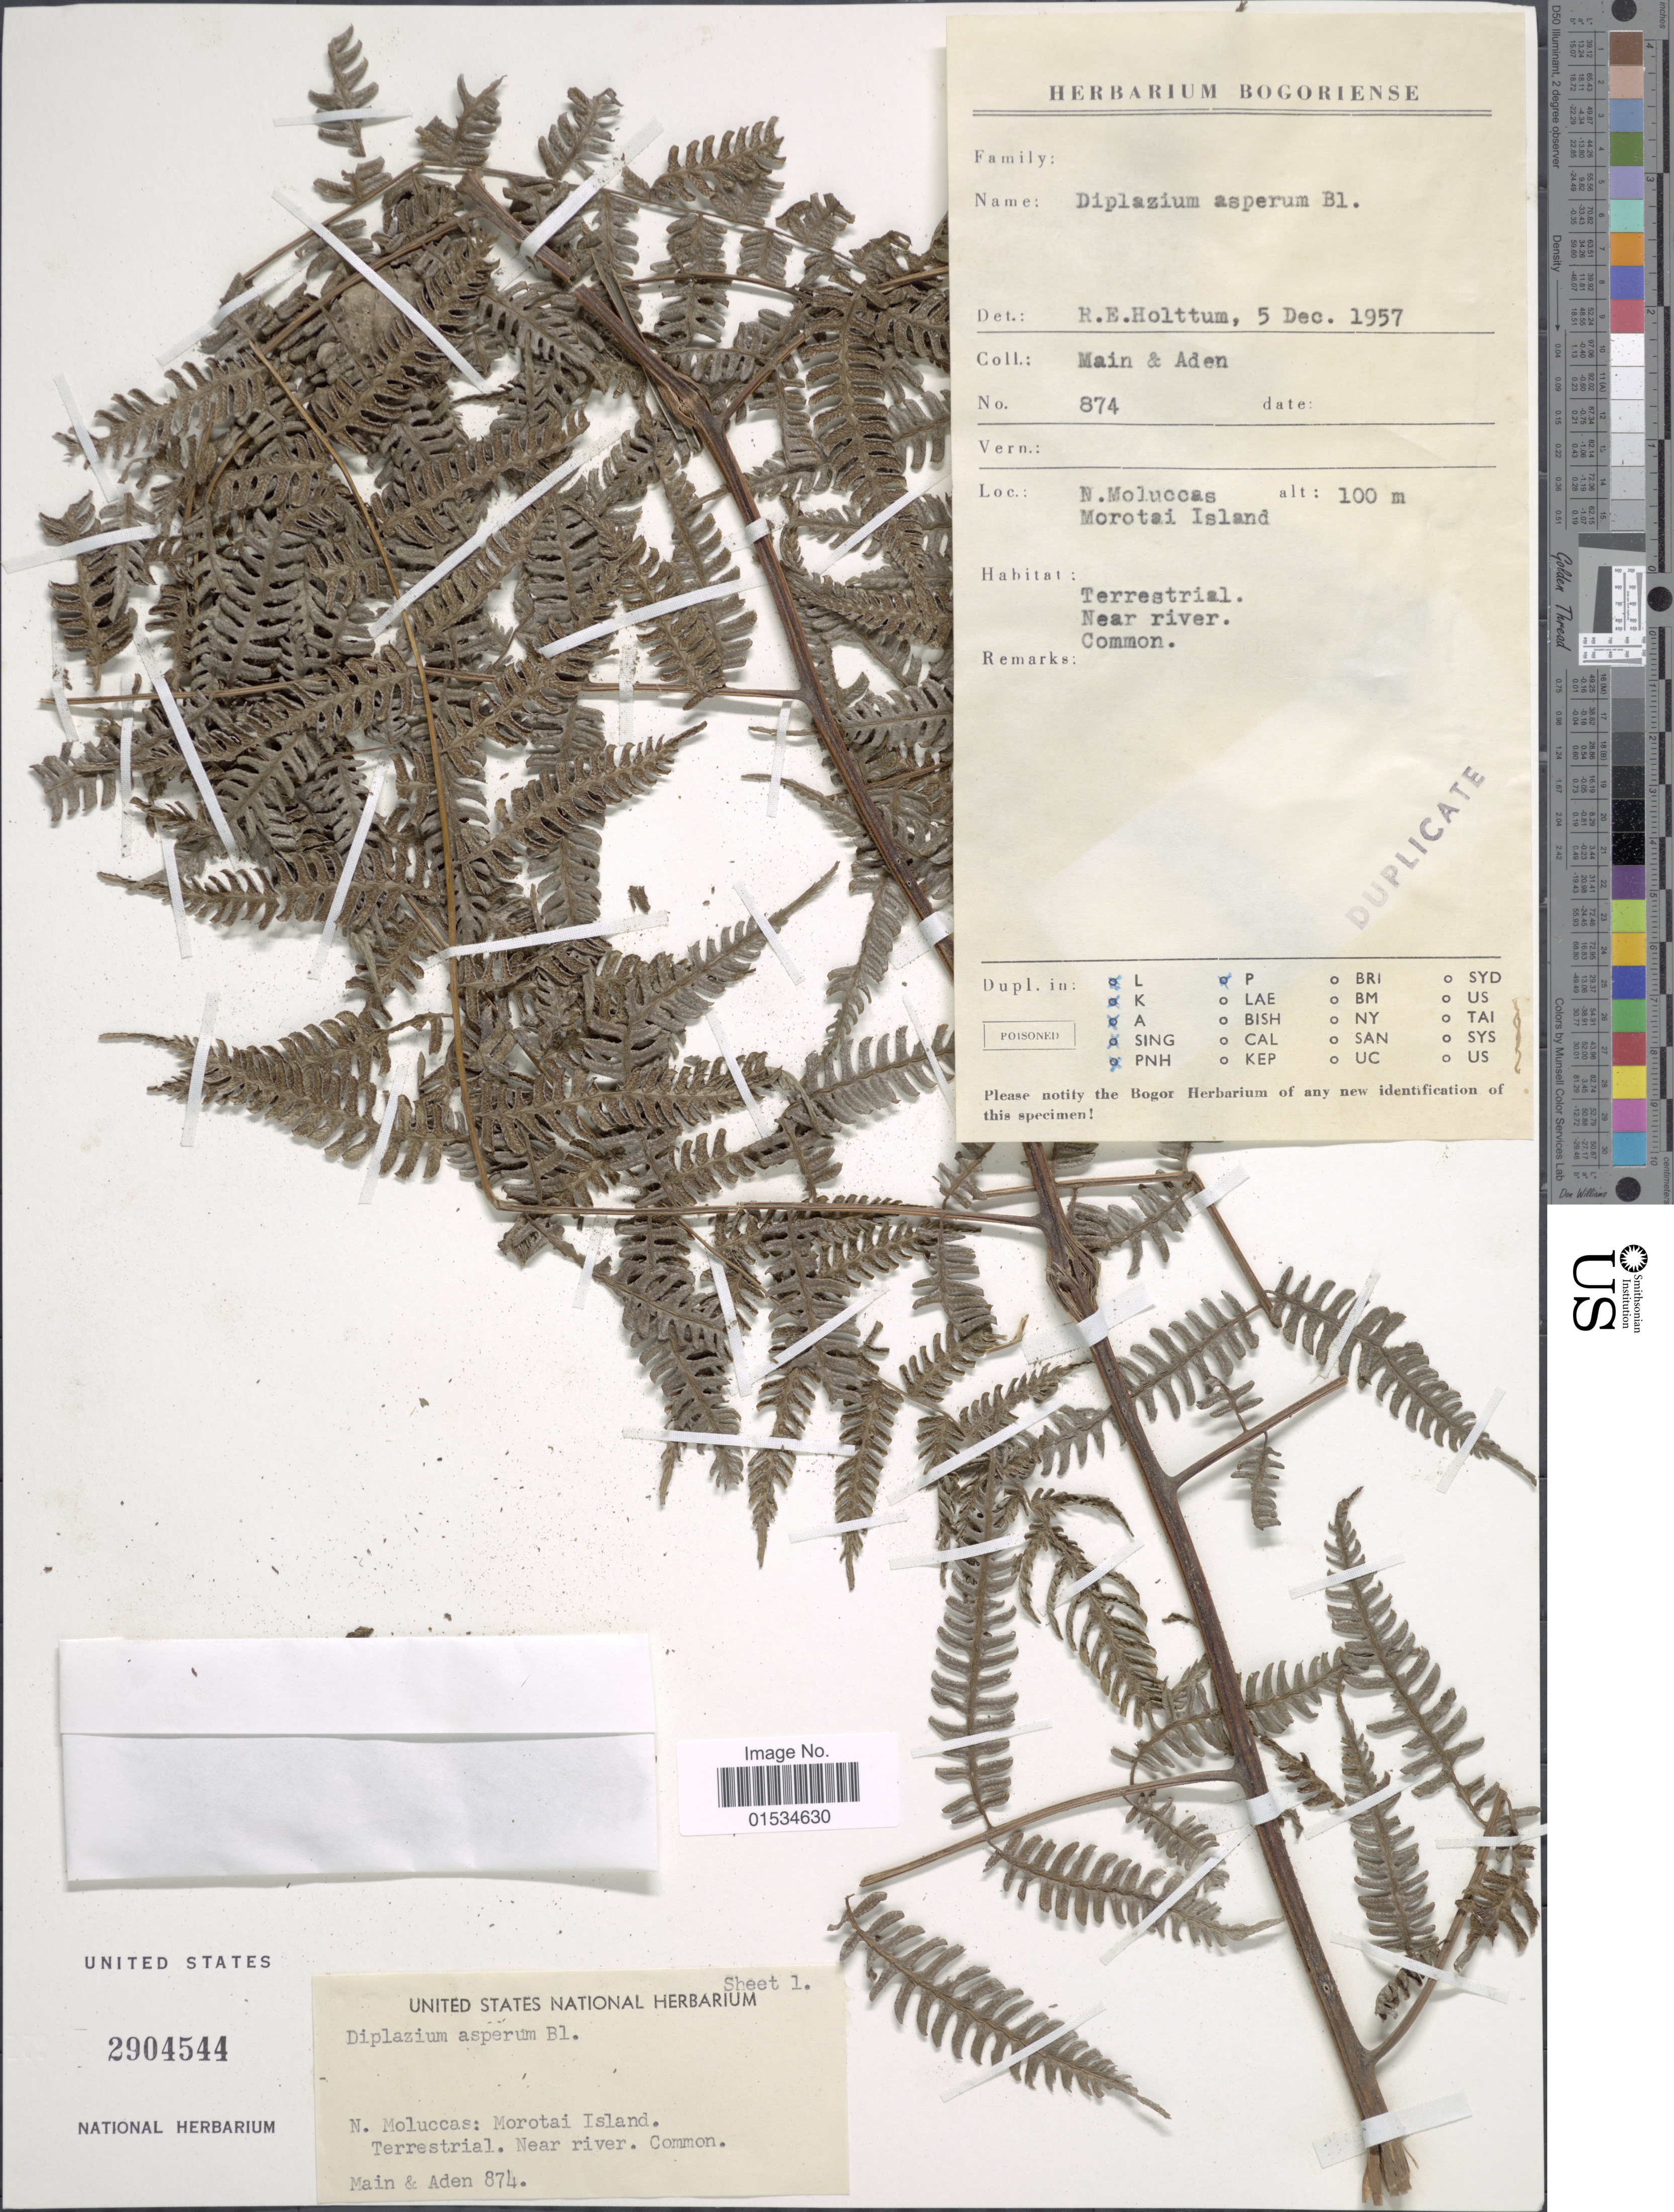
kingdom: Plantae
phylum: Tracheophyta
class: Polypodiopsida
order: Polypodiales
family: Athyriaceae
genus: Diplazium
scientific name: Diplazium asperum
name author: Blume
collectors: -. Main & -- Aden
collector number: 874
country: Indonesia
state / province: Maluku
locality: N. Moluccas: Morotai Island, Terrestrial, Near River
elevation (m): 100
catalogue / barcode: US 2904544